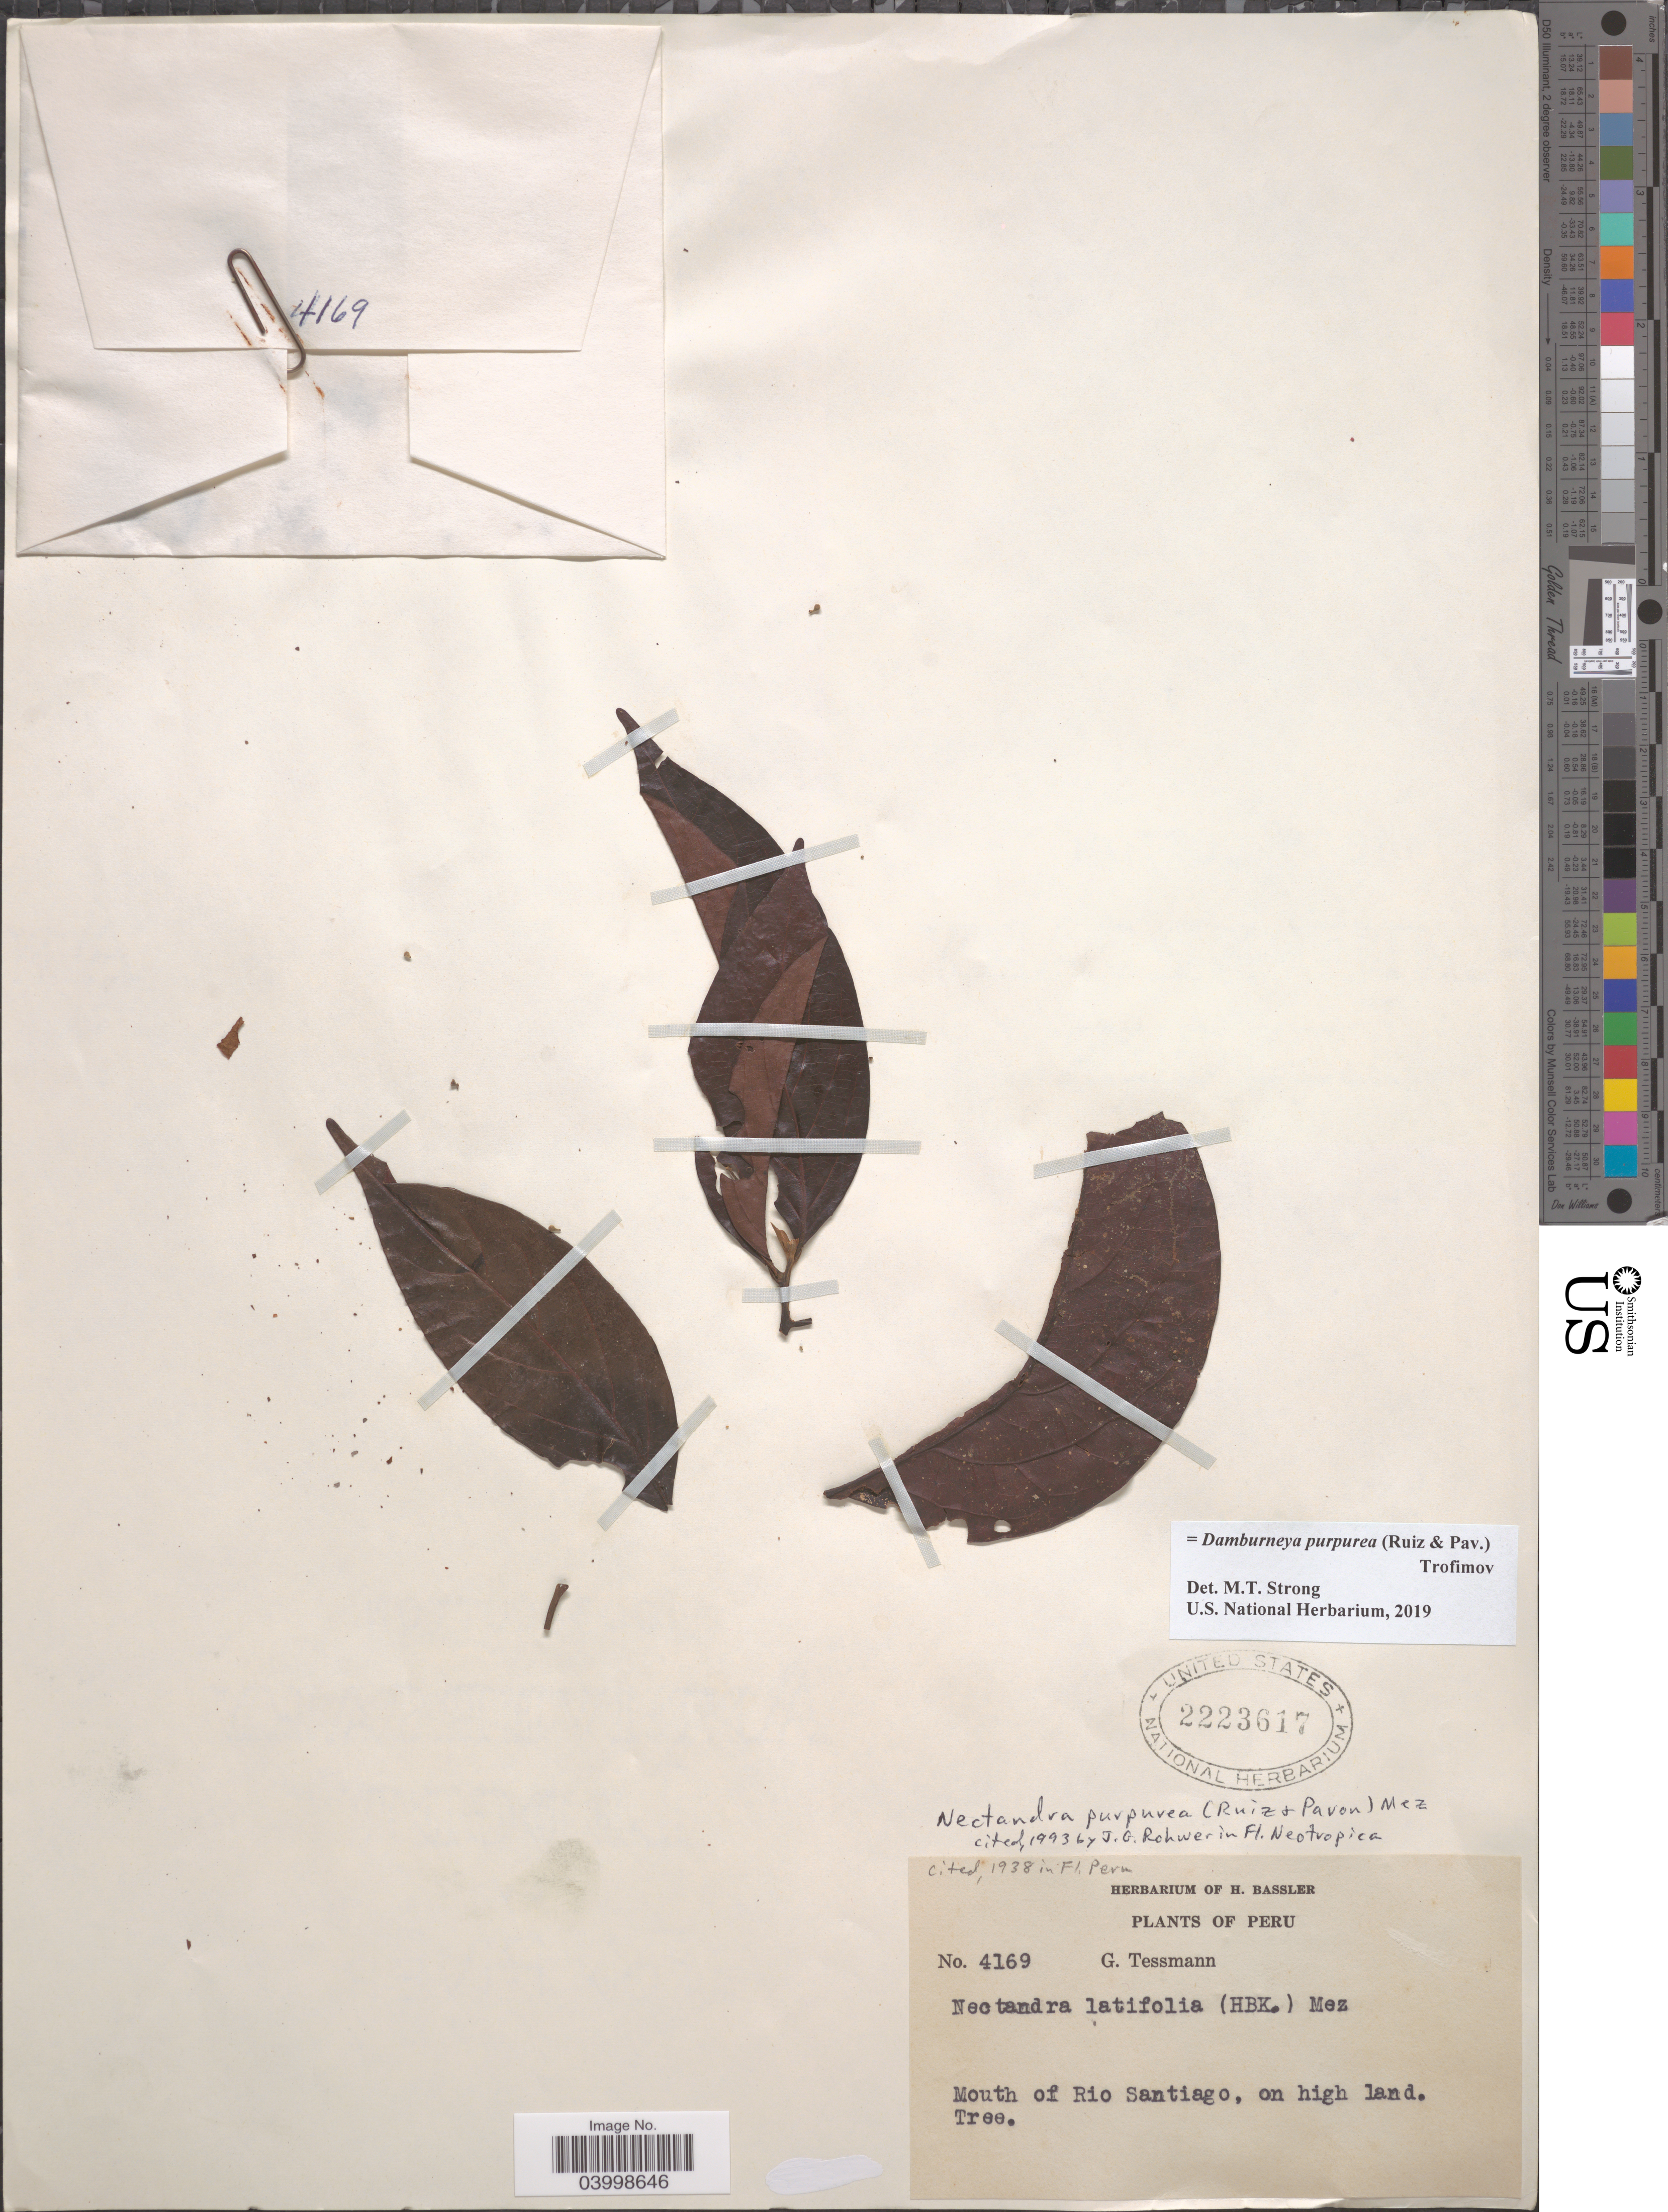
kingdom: Plantae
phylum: Tracheophyta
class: Magnoliopsida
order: Laurales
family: Lauraceae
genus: Damburneya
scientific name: Damburneya purpurea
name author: (Ruiz & Pav.) Trofimov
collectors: G. Tessmann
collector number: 4169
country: Peru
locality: Mouth of Rio Santiago, on high land.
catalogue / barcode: US 2223617